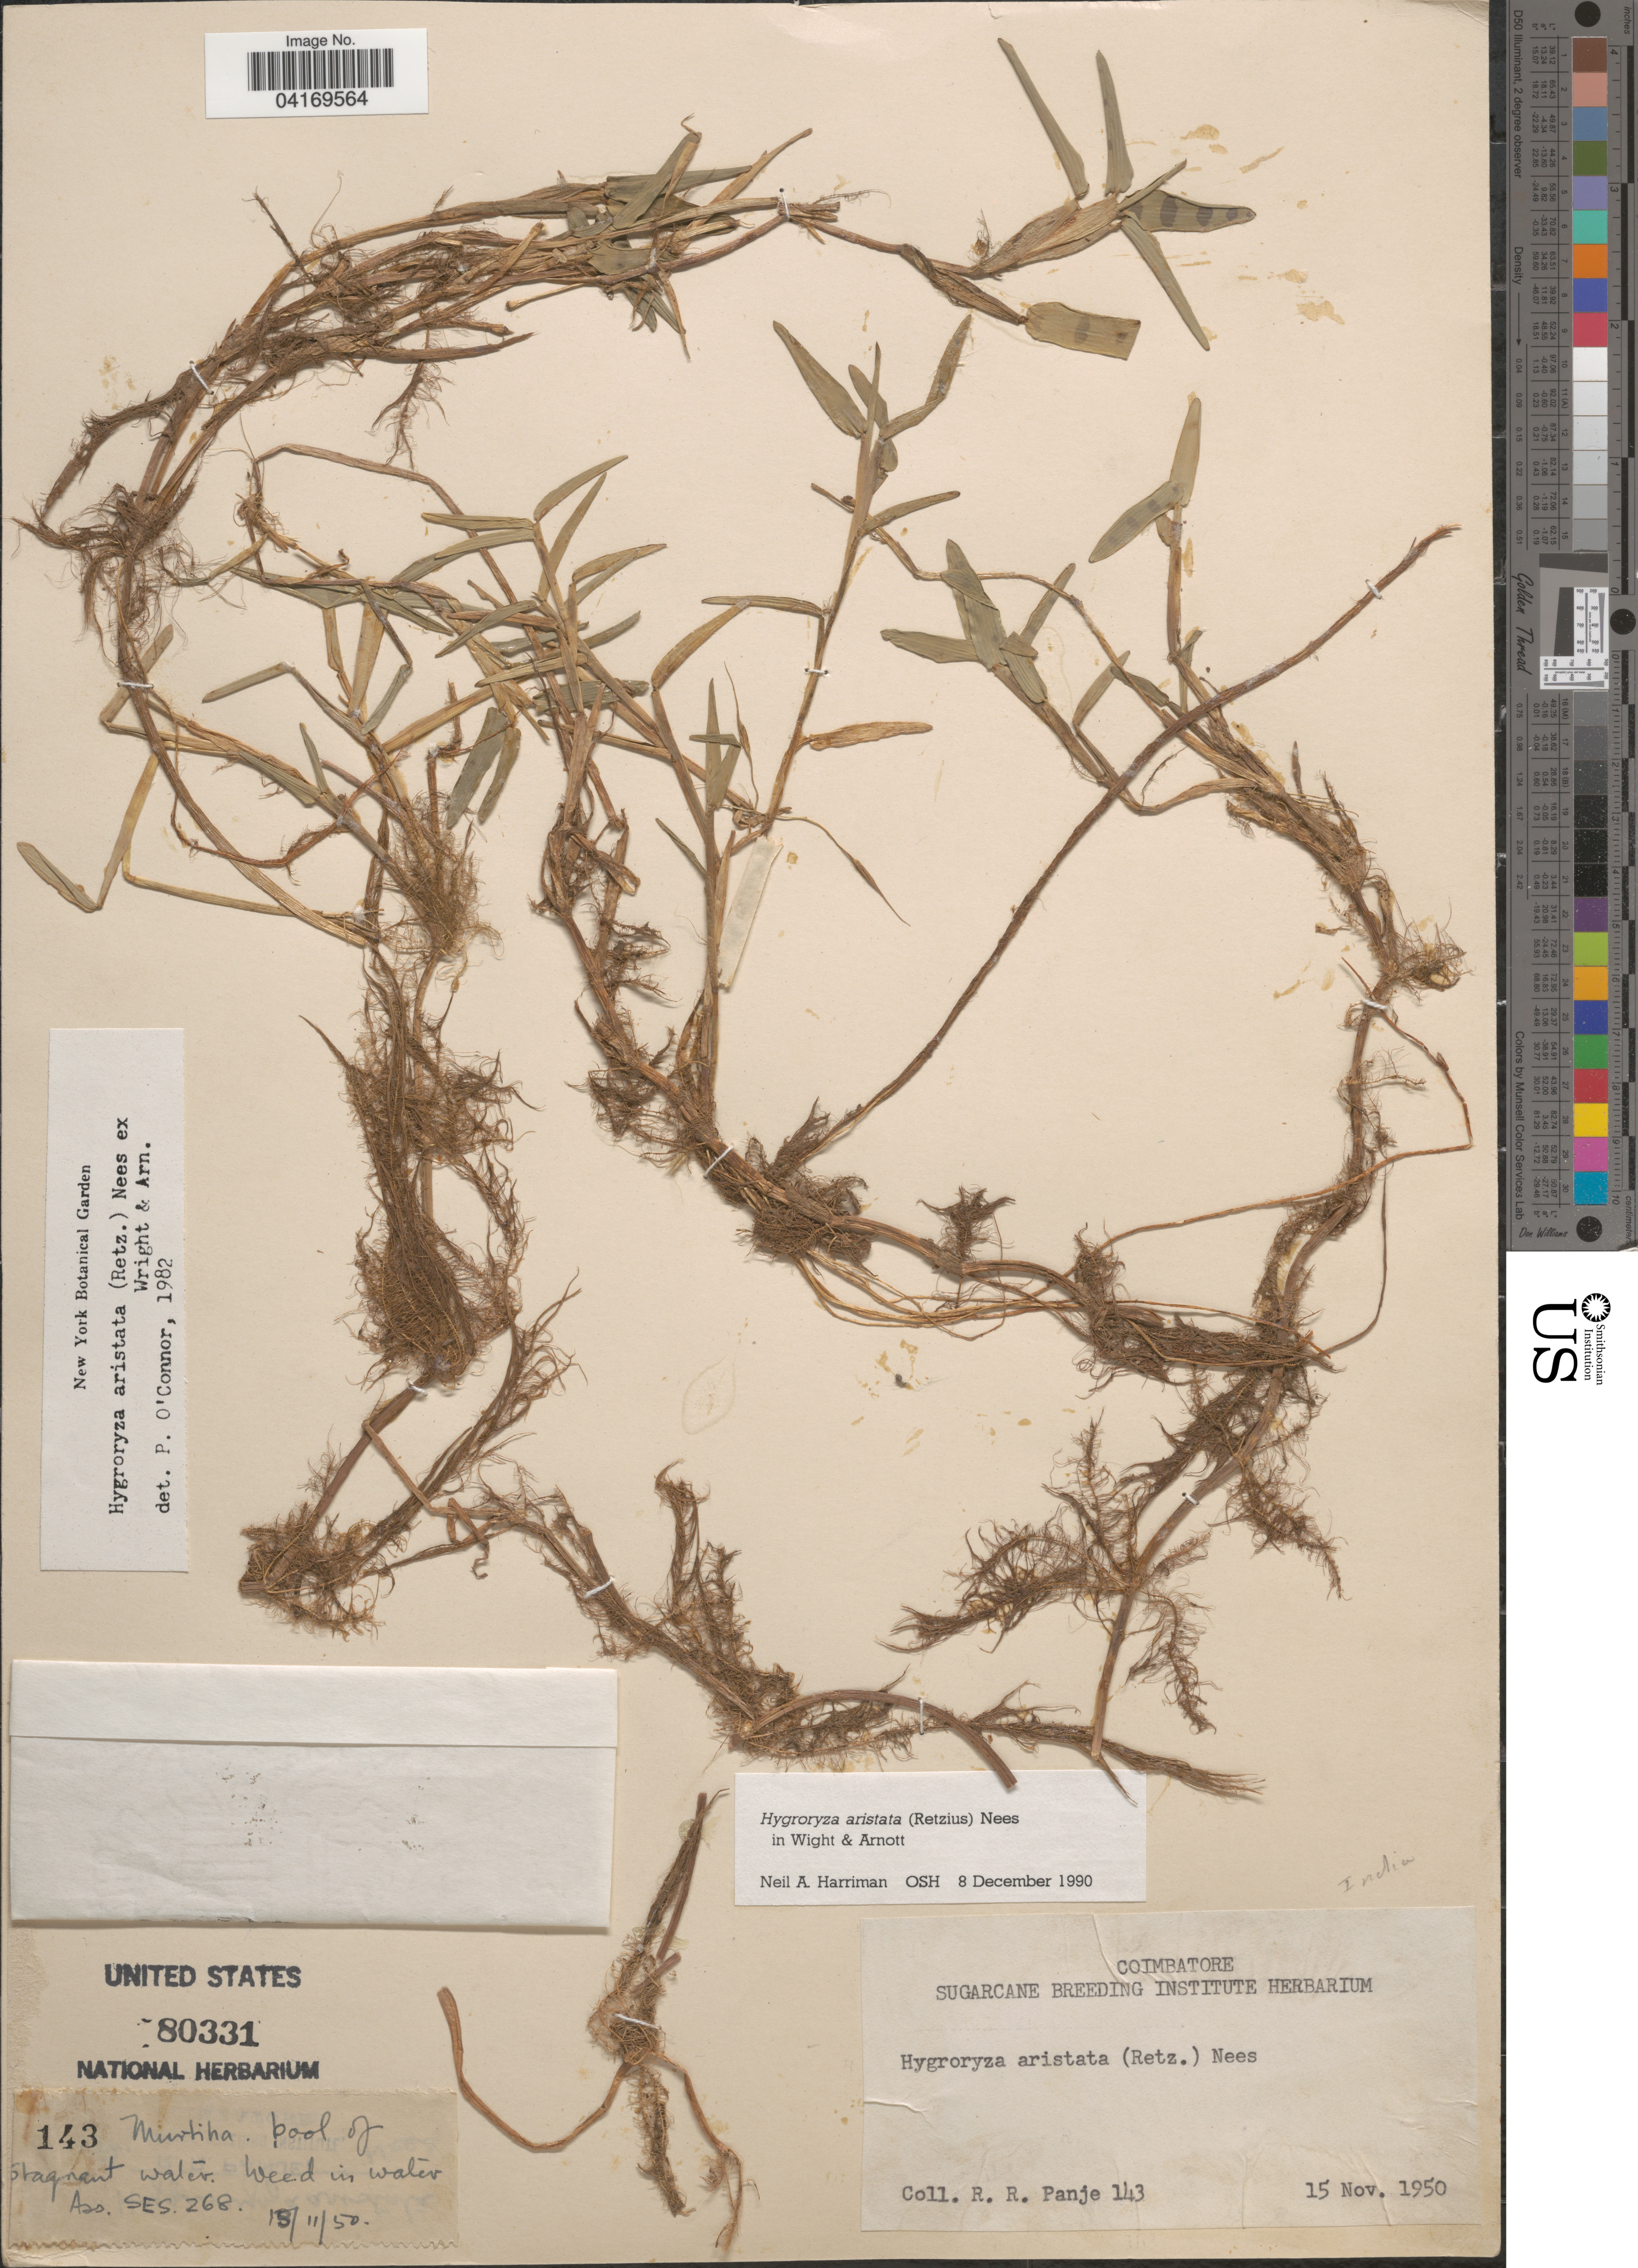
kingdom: Plantae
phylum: Tracheophyta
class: Liliopsida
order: Poales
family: Poaceae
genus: Hygroryza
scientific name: Hygroryza aristata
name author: (Retz.) Nees ex Wright & Arn.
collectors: R. Panje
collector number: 143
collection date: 1950-11-15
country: India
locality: Minitiha [interpreted] pool of stagnant water.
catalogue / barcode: US 80331